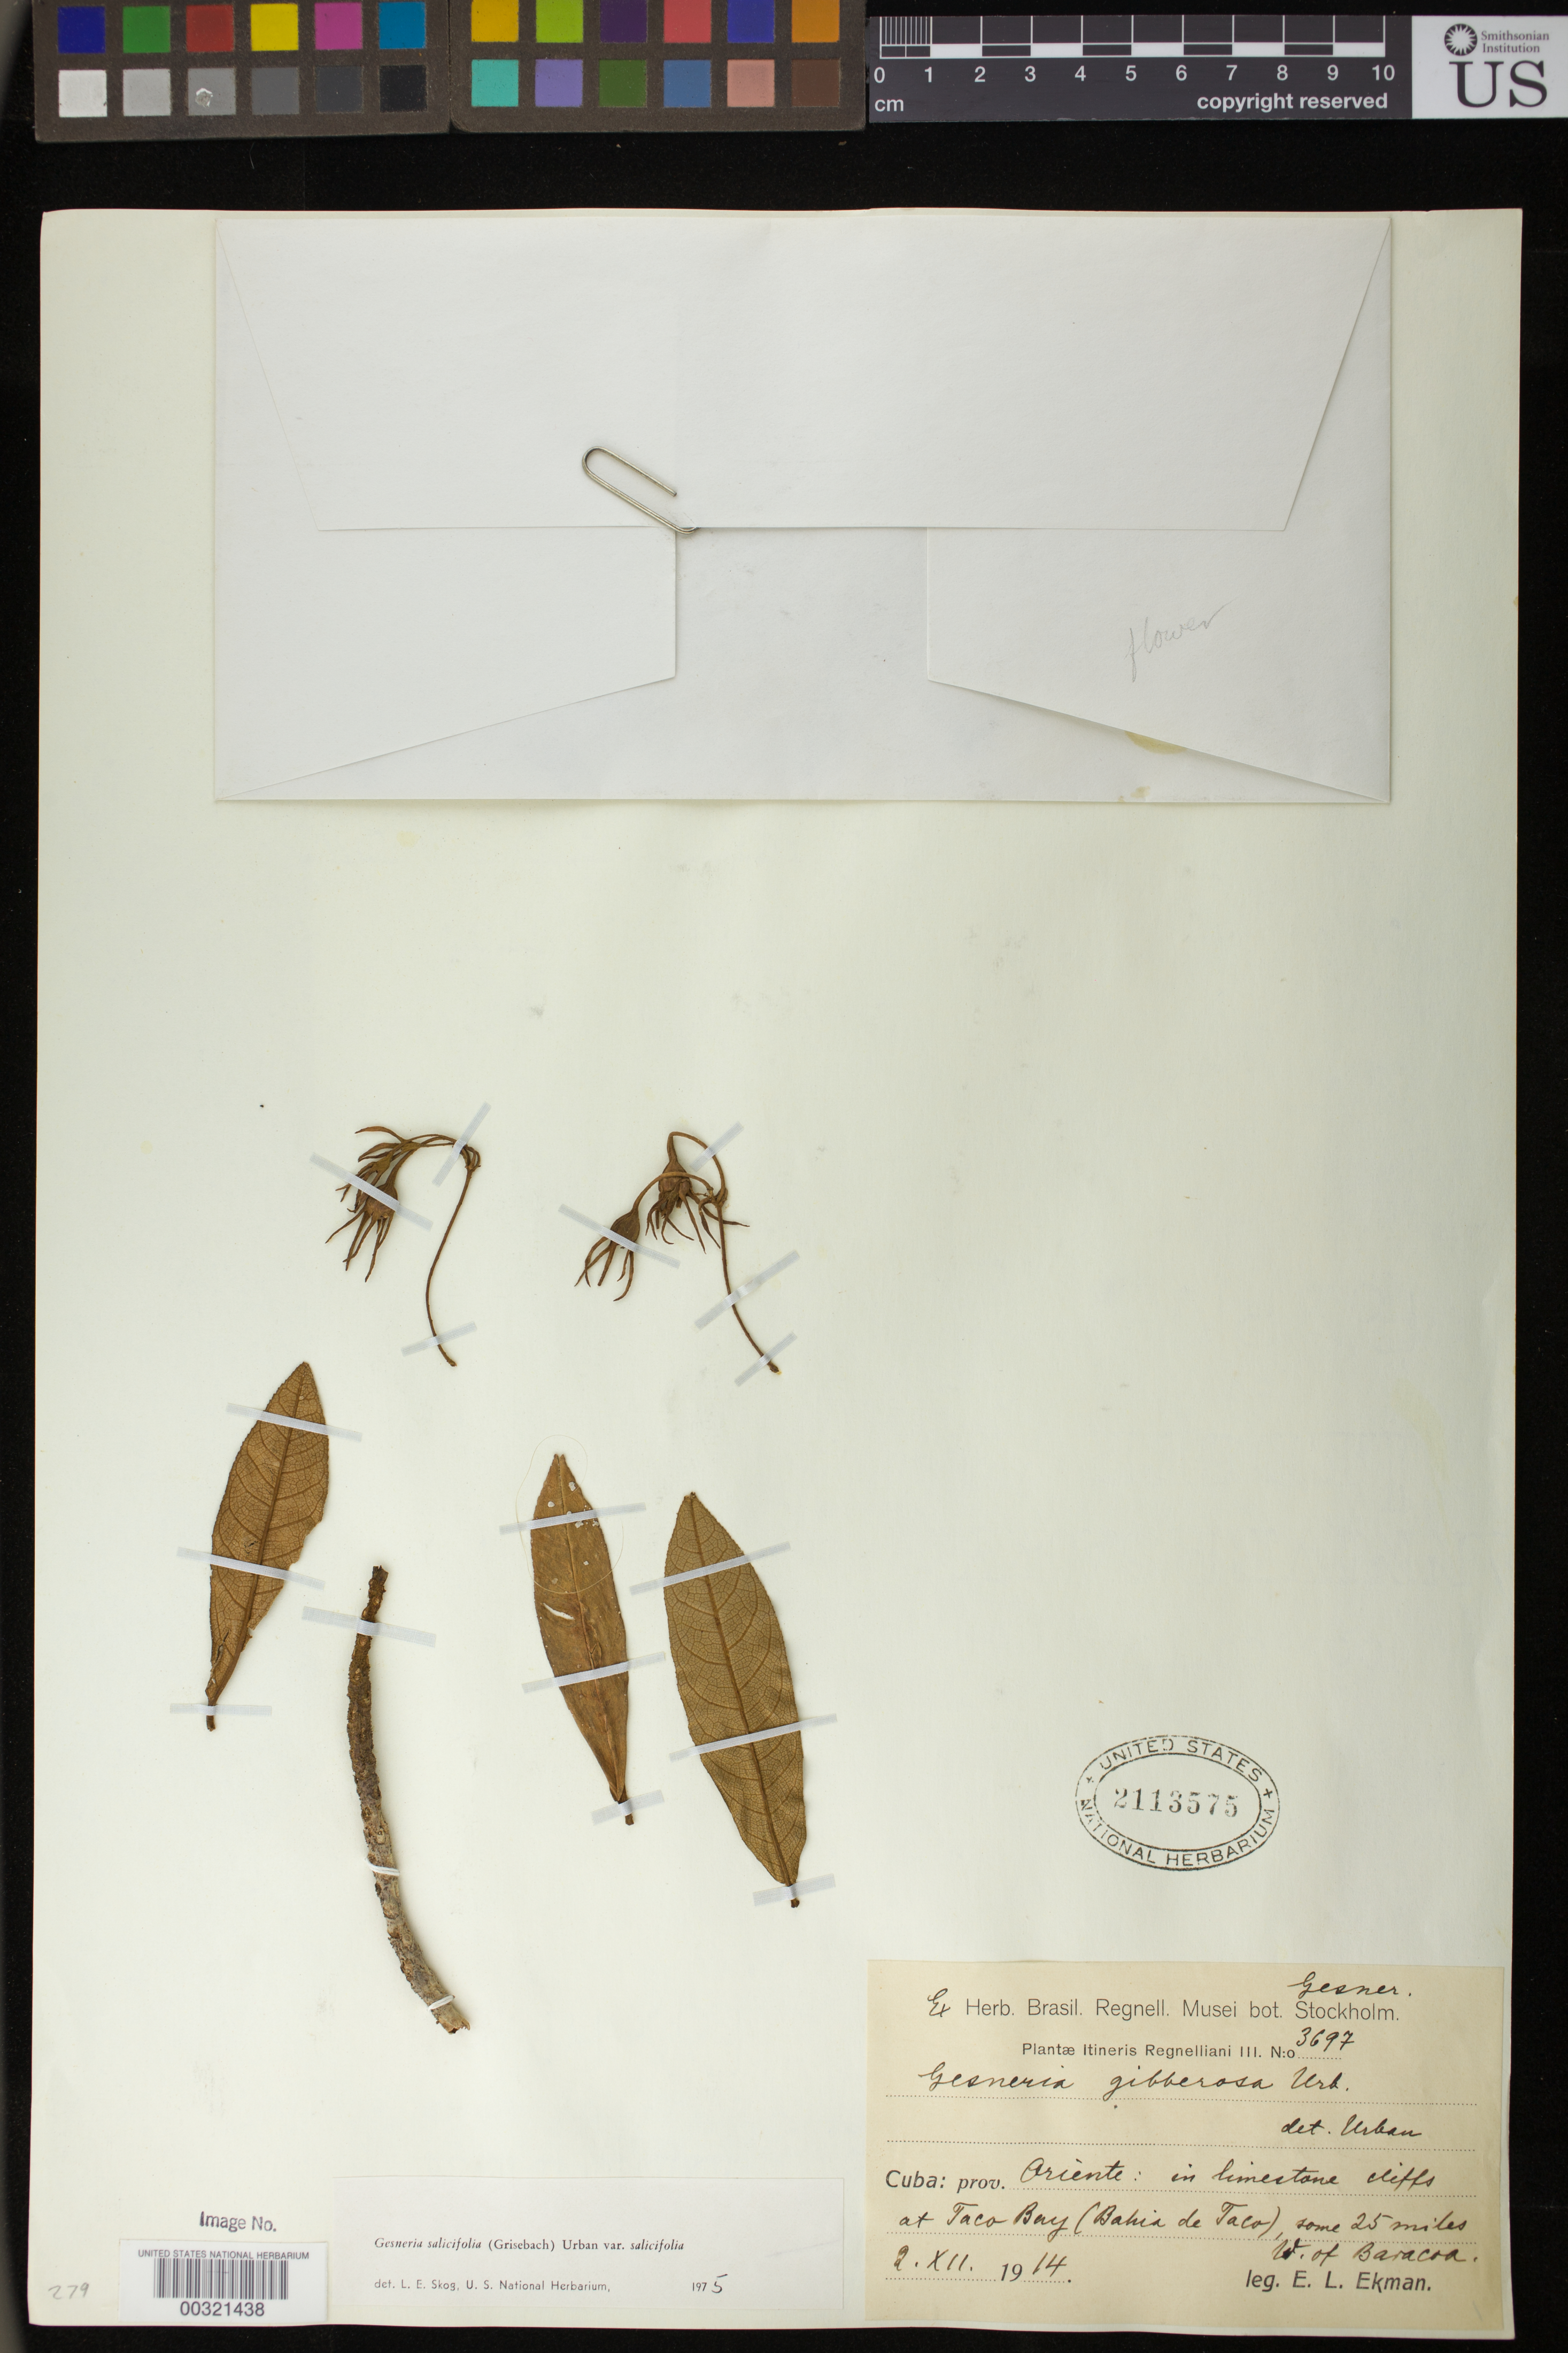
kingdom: Plantae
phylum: Tracheophyta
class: Magnoliopsida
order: Lamiales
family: Gesneriaceae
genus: Gesneria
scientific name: Gesneria salicifolia var. salicifolia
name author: (Griseb.) Urb.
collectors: E. L. Ekman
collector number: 3697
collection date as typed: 02 Dec 1914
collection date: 1914-12-02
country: Cuba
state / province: Oriente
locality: Vicin. Baracoea ad Taco Bay (Bahia de Taco)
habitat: In rupibus calcar.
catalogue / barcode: US 2113575